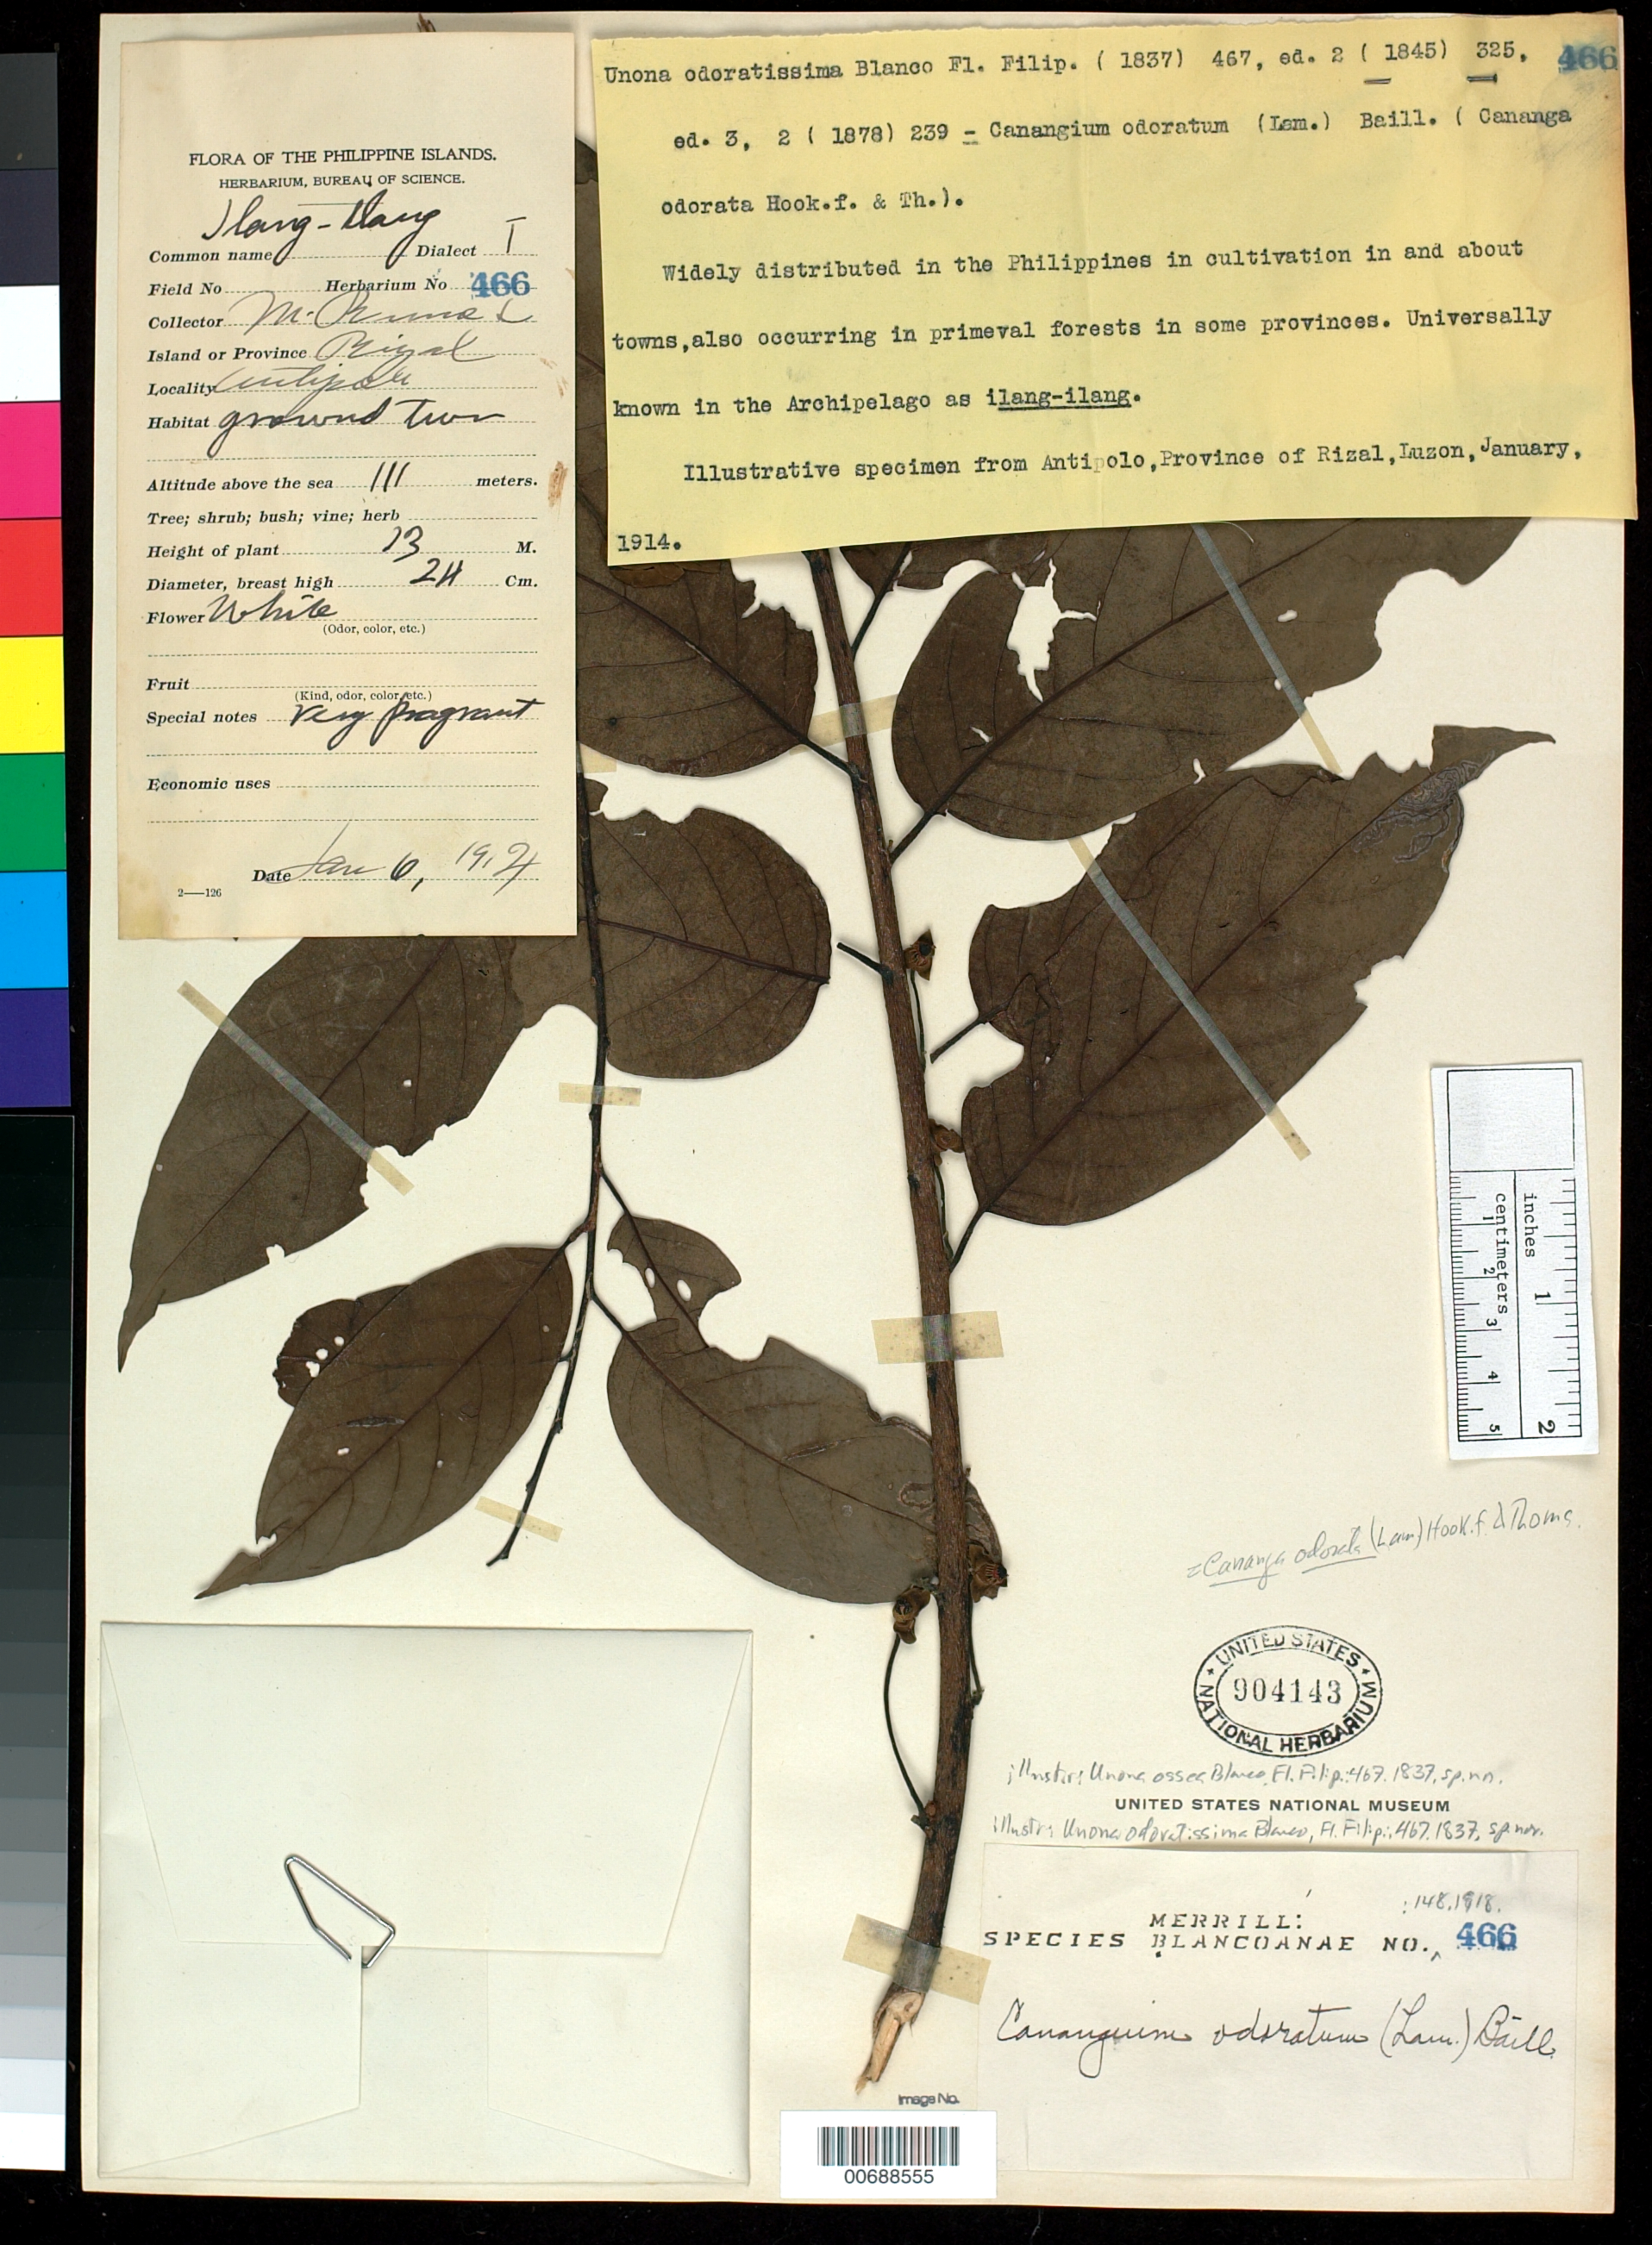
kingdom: Plantae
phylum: Tracheophyta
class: Magnoliopsida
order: Magnoliales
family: Annonaceae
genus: Unona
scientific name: Unona odoratissima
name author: Blanco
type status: Neotype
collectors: M. Ramos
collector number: Sp. Blancoan. 0466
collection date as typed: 06 Jan 1914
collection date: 1914-01-06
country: Philippines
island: Luzon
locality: Province Rizal, Antipoli.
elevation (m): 111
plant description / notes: Currently accepted name as cited by Turner, 2009.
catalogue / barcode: US 904143